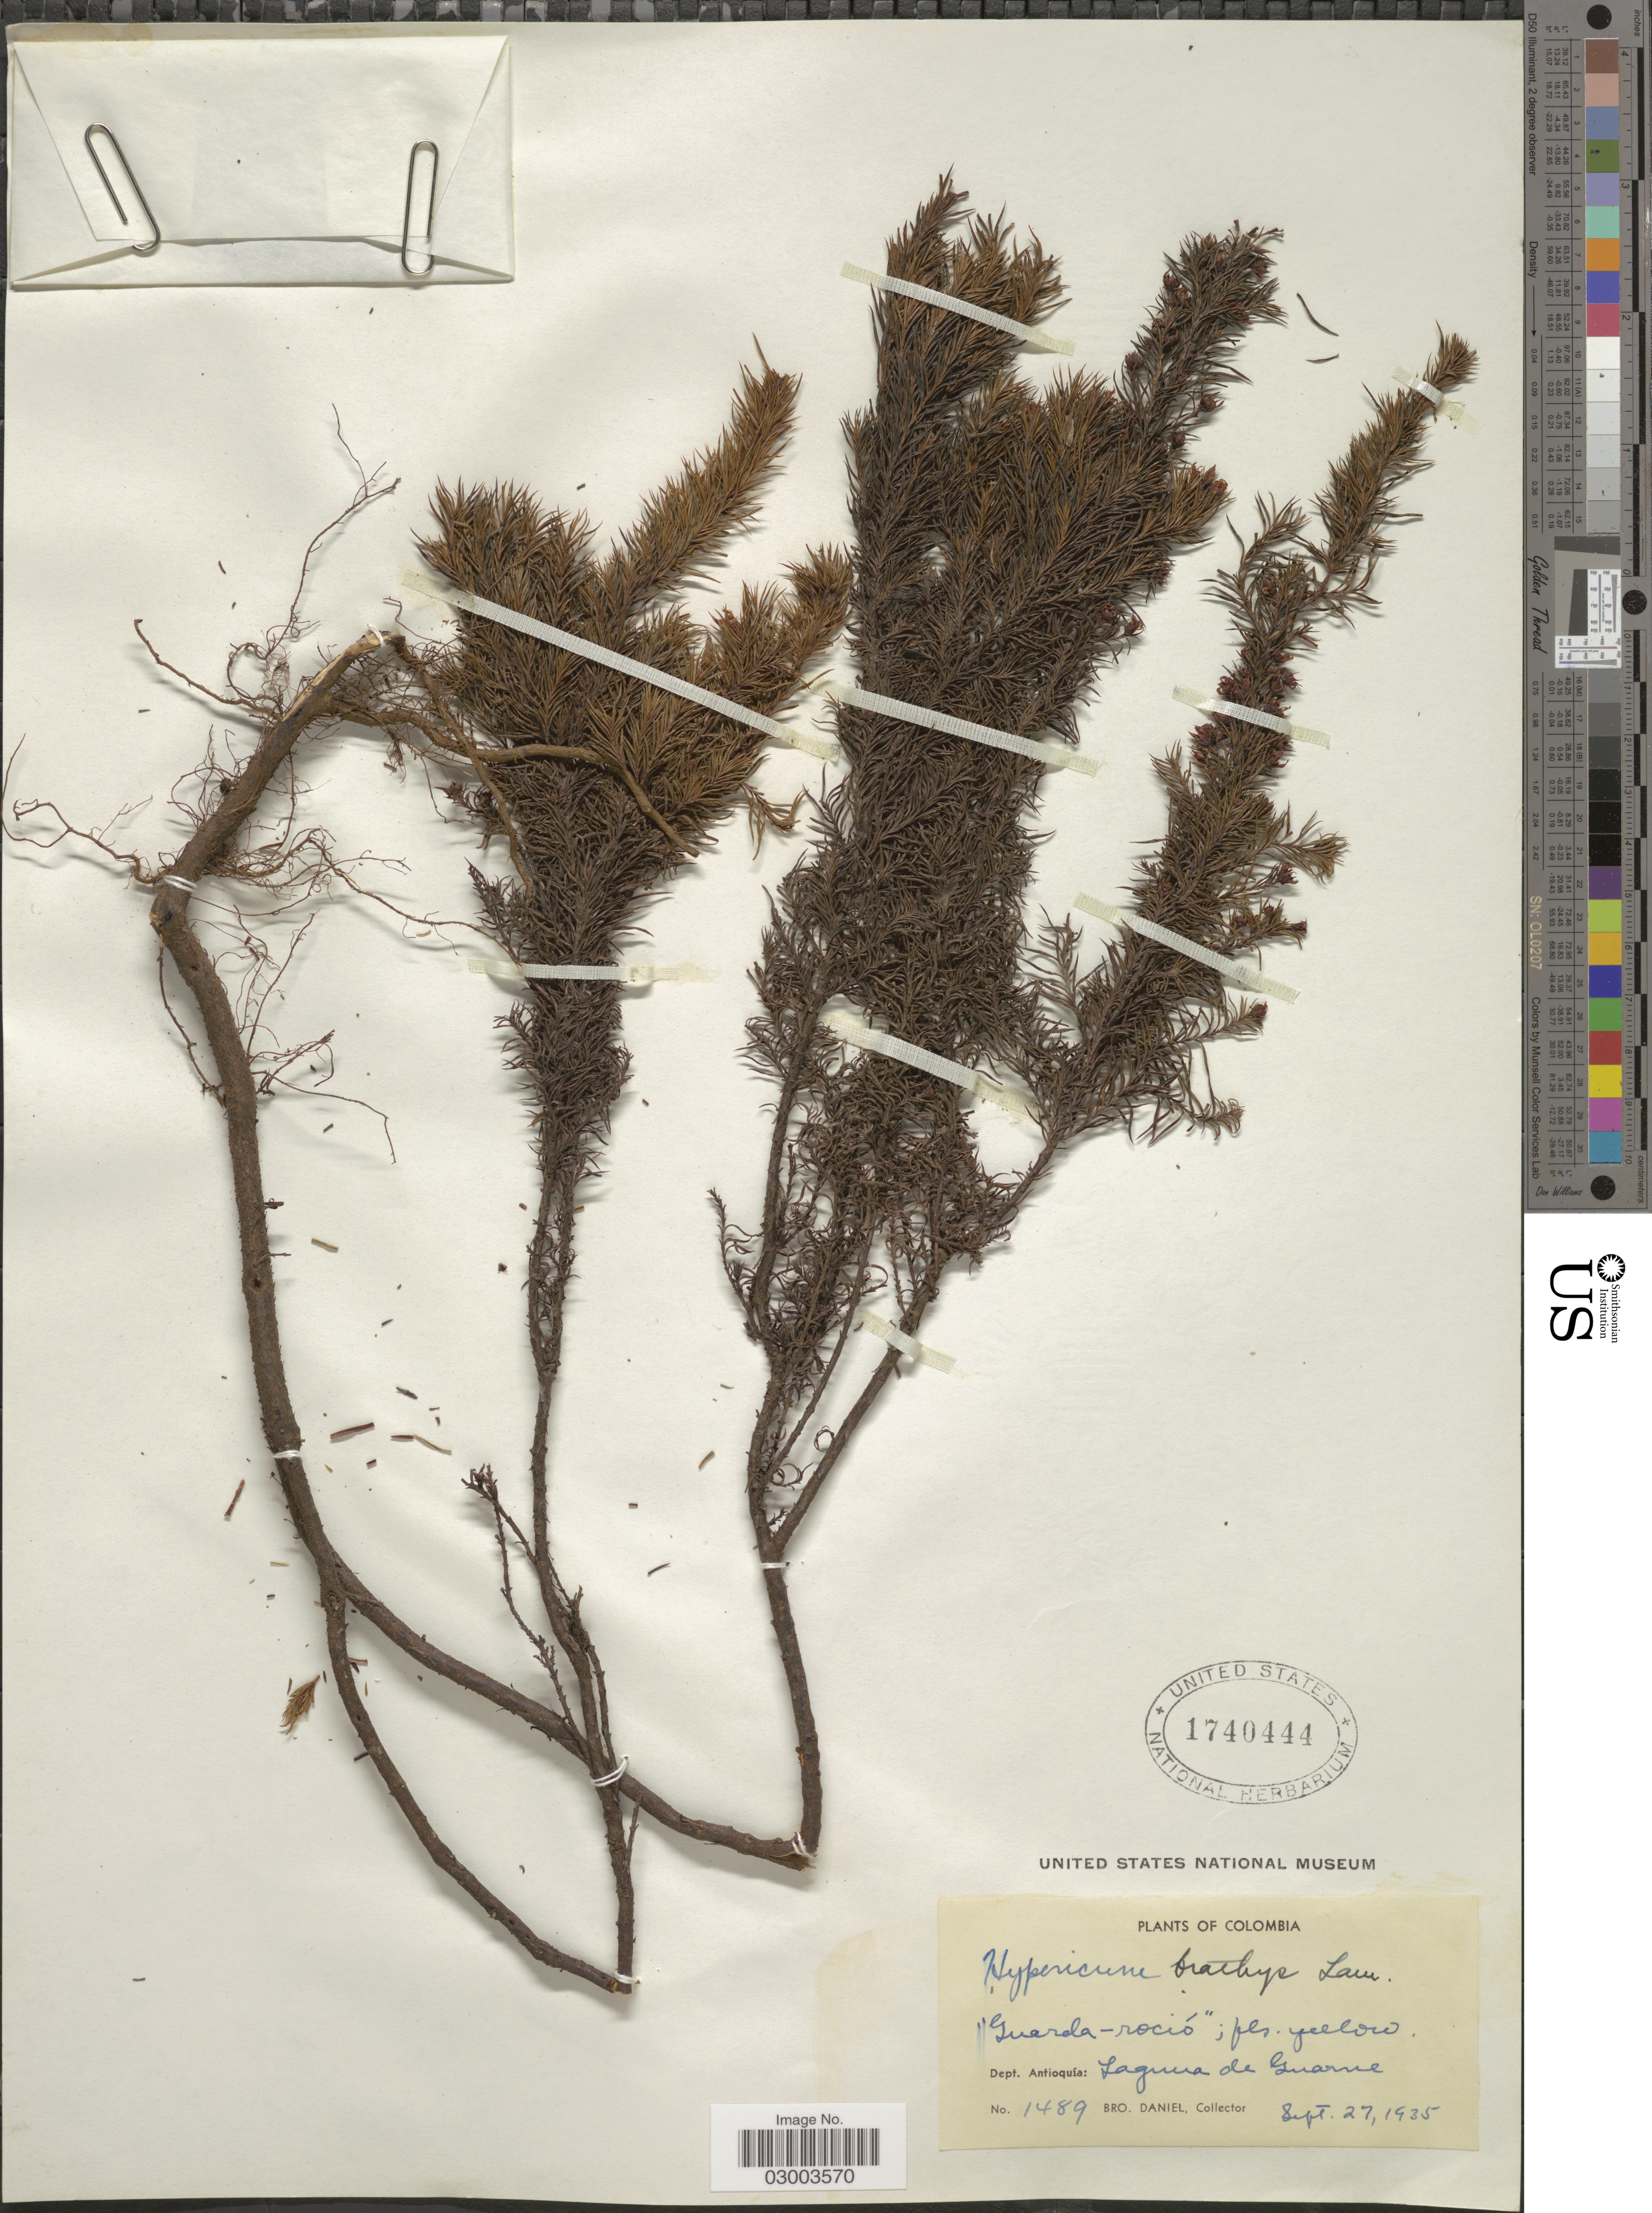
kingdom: Plantae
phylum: Tracheophyta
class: Magnoliopsida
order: Malpighiales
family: Hypericaceae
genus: Hypericum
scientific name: Hypericum juniperinum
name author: Kunth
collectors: Bro. Daniel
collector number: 1489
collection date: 1935-09-27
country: Colombia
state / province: Antioquia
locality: Dept. Antioquia: Laguna de Guarne.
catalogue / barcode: US 1740444